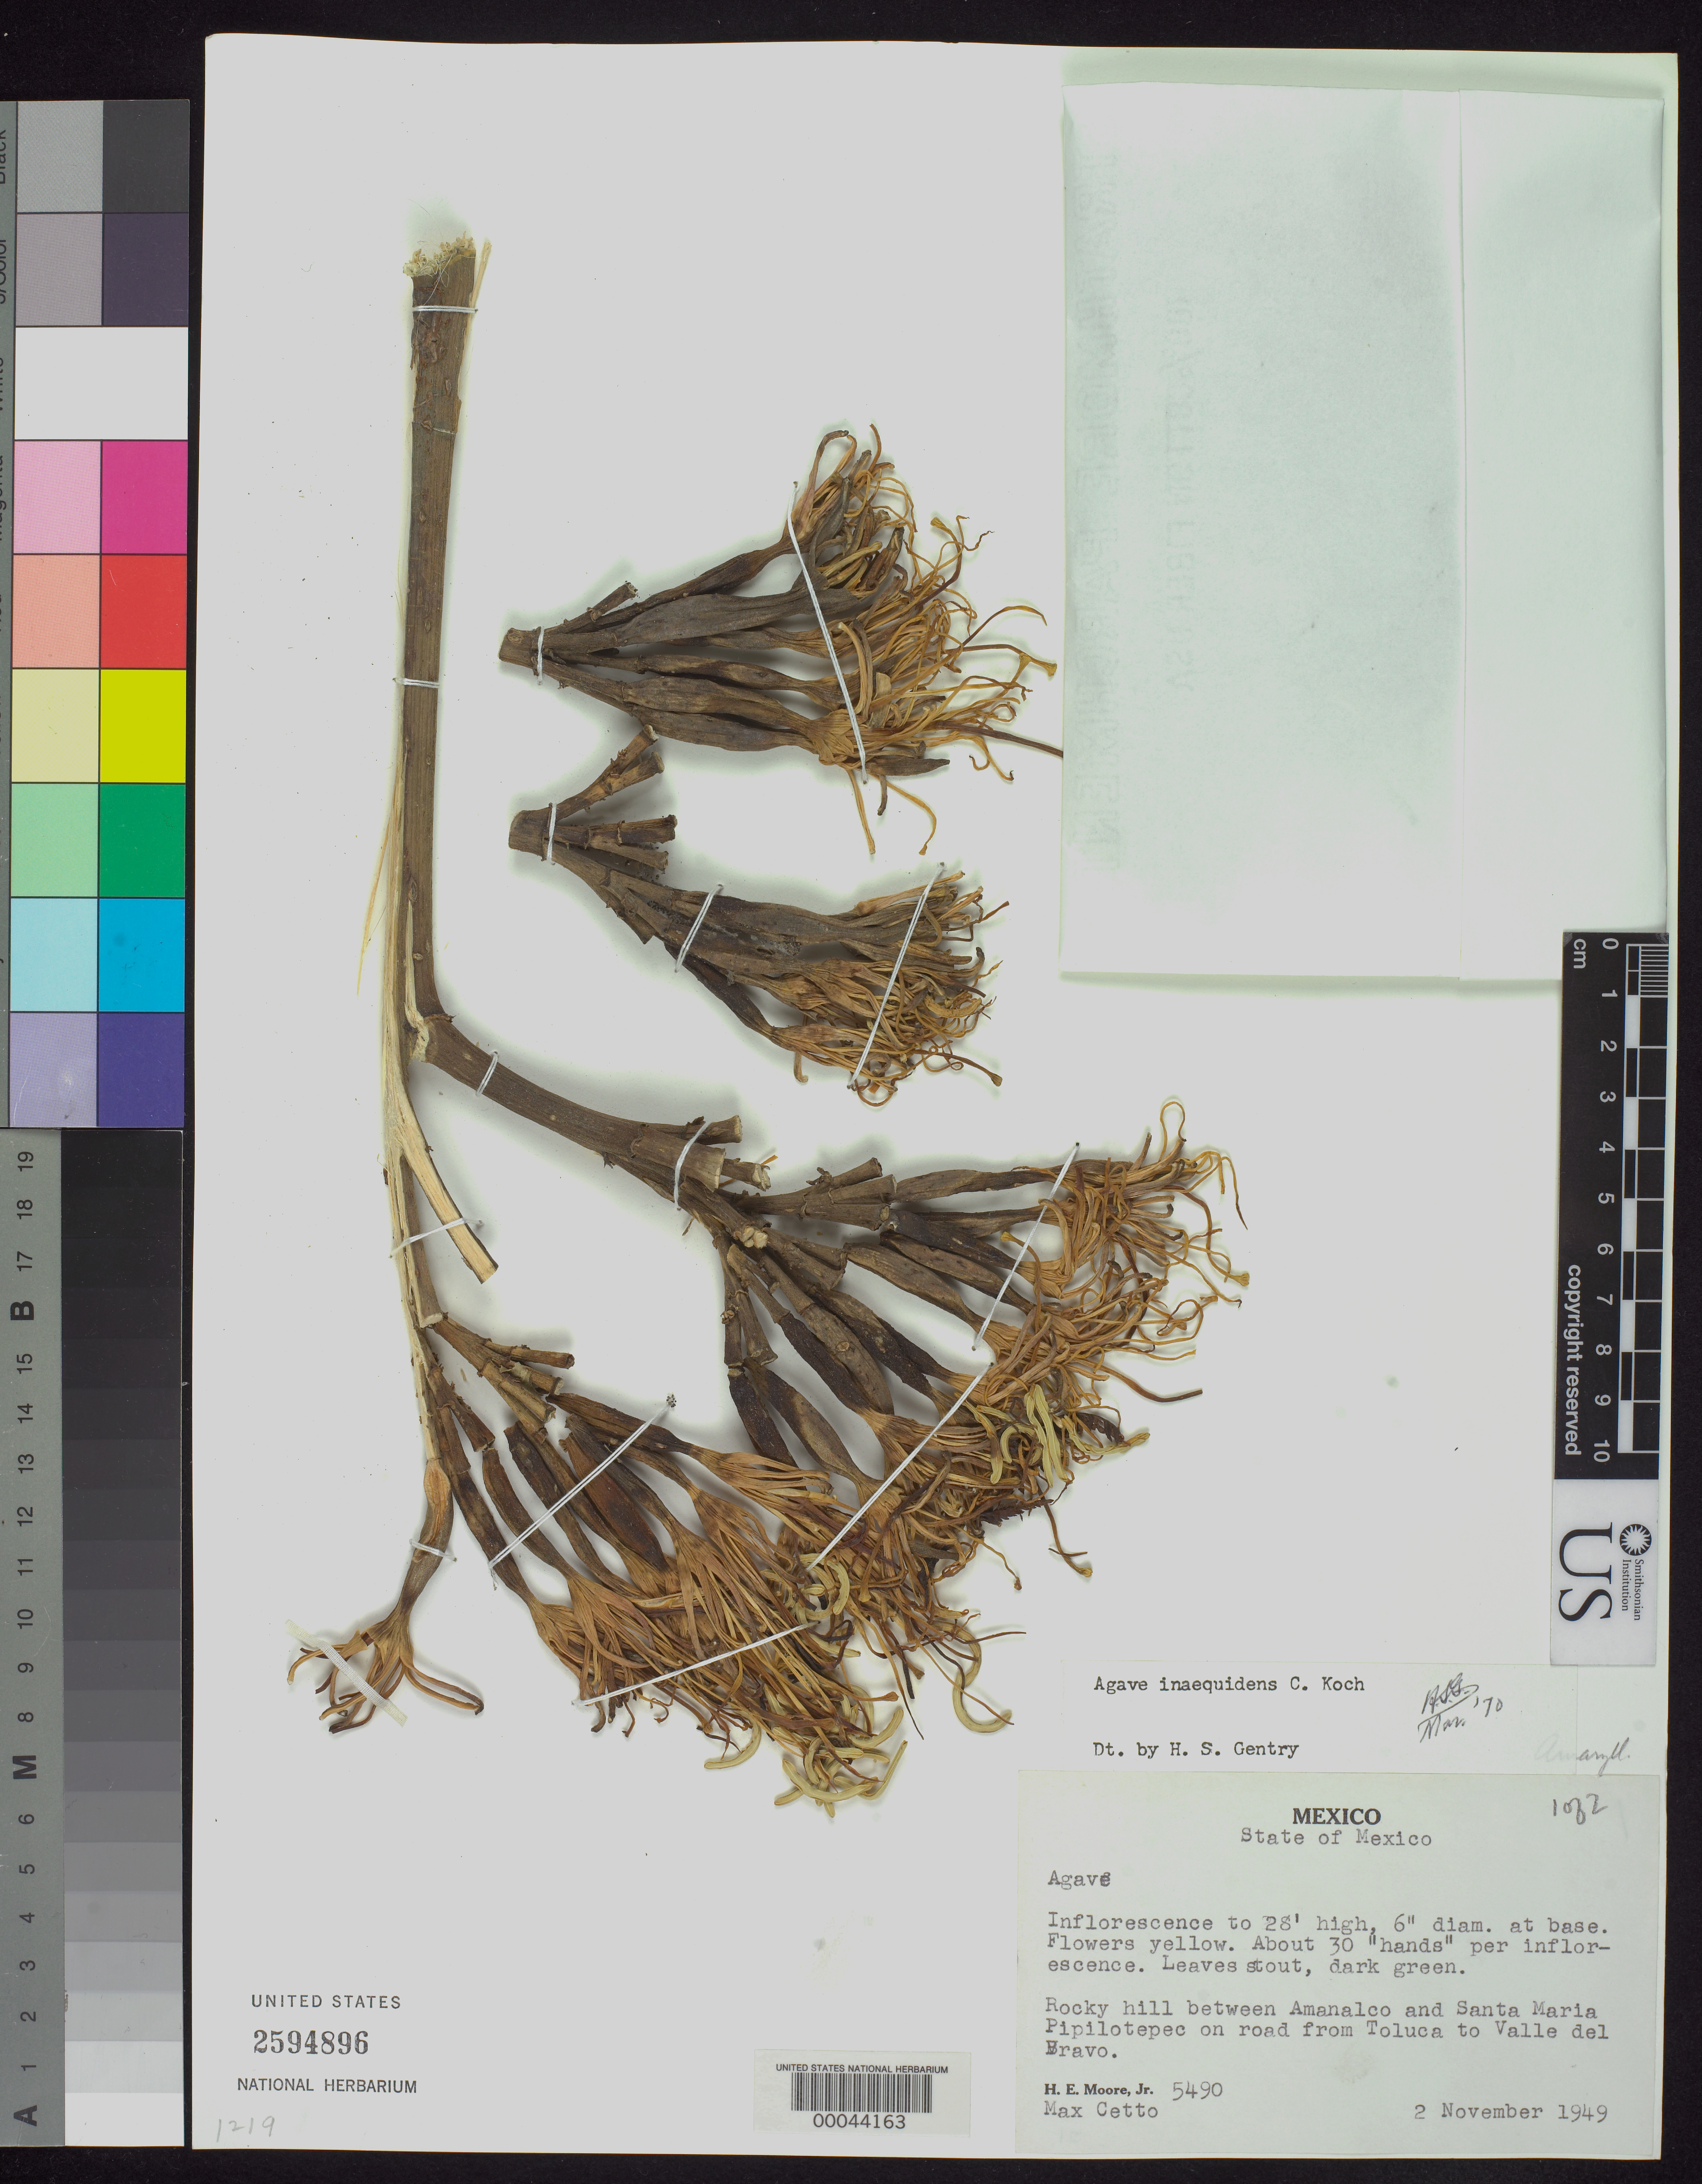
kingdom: Plantae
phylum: Tracheophyta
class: Liliopsida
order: Asparagales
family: Asparagaceae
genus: Agave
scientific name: Agave inaequidens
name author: K. Koch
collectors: H. E. Moore & M. Cetto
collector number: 5490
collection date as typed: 02 Nov 1949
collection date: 1949-11-02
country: Mexico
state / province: México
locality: Rocky hill between Amanalco and Santa Maria Pipilotepec on road from Toluca to Valle de Bravo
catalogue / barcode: US 2594896